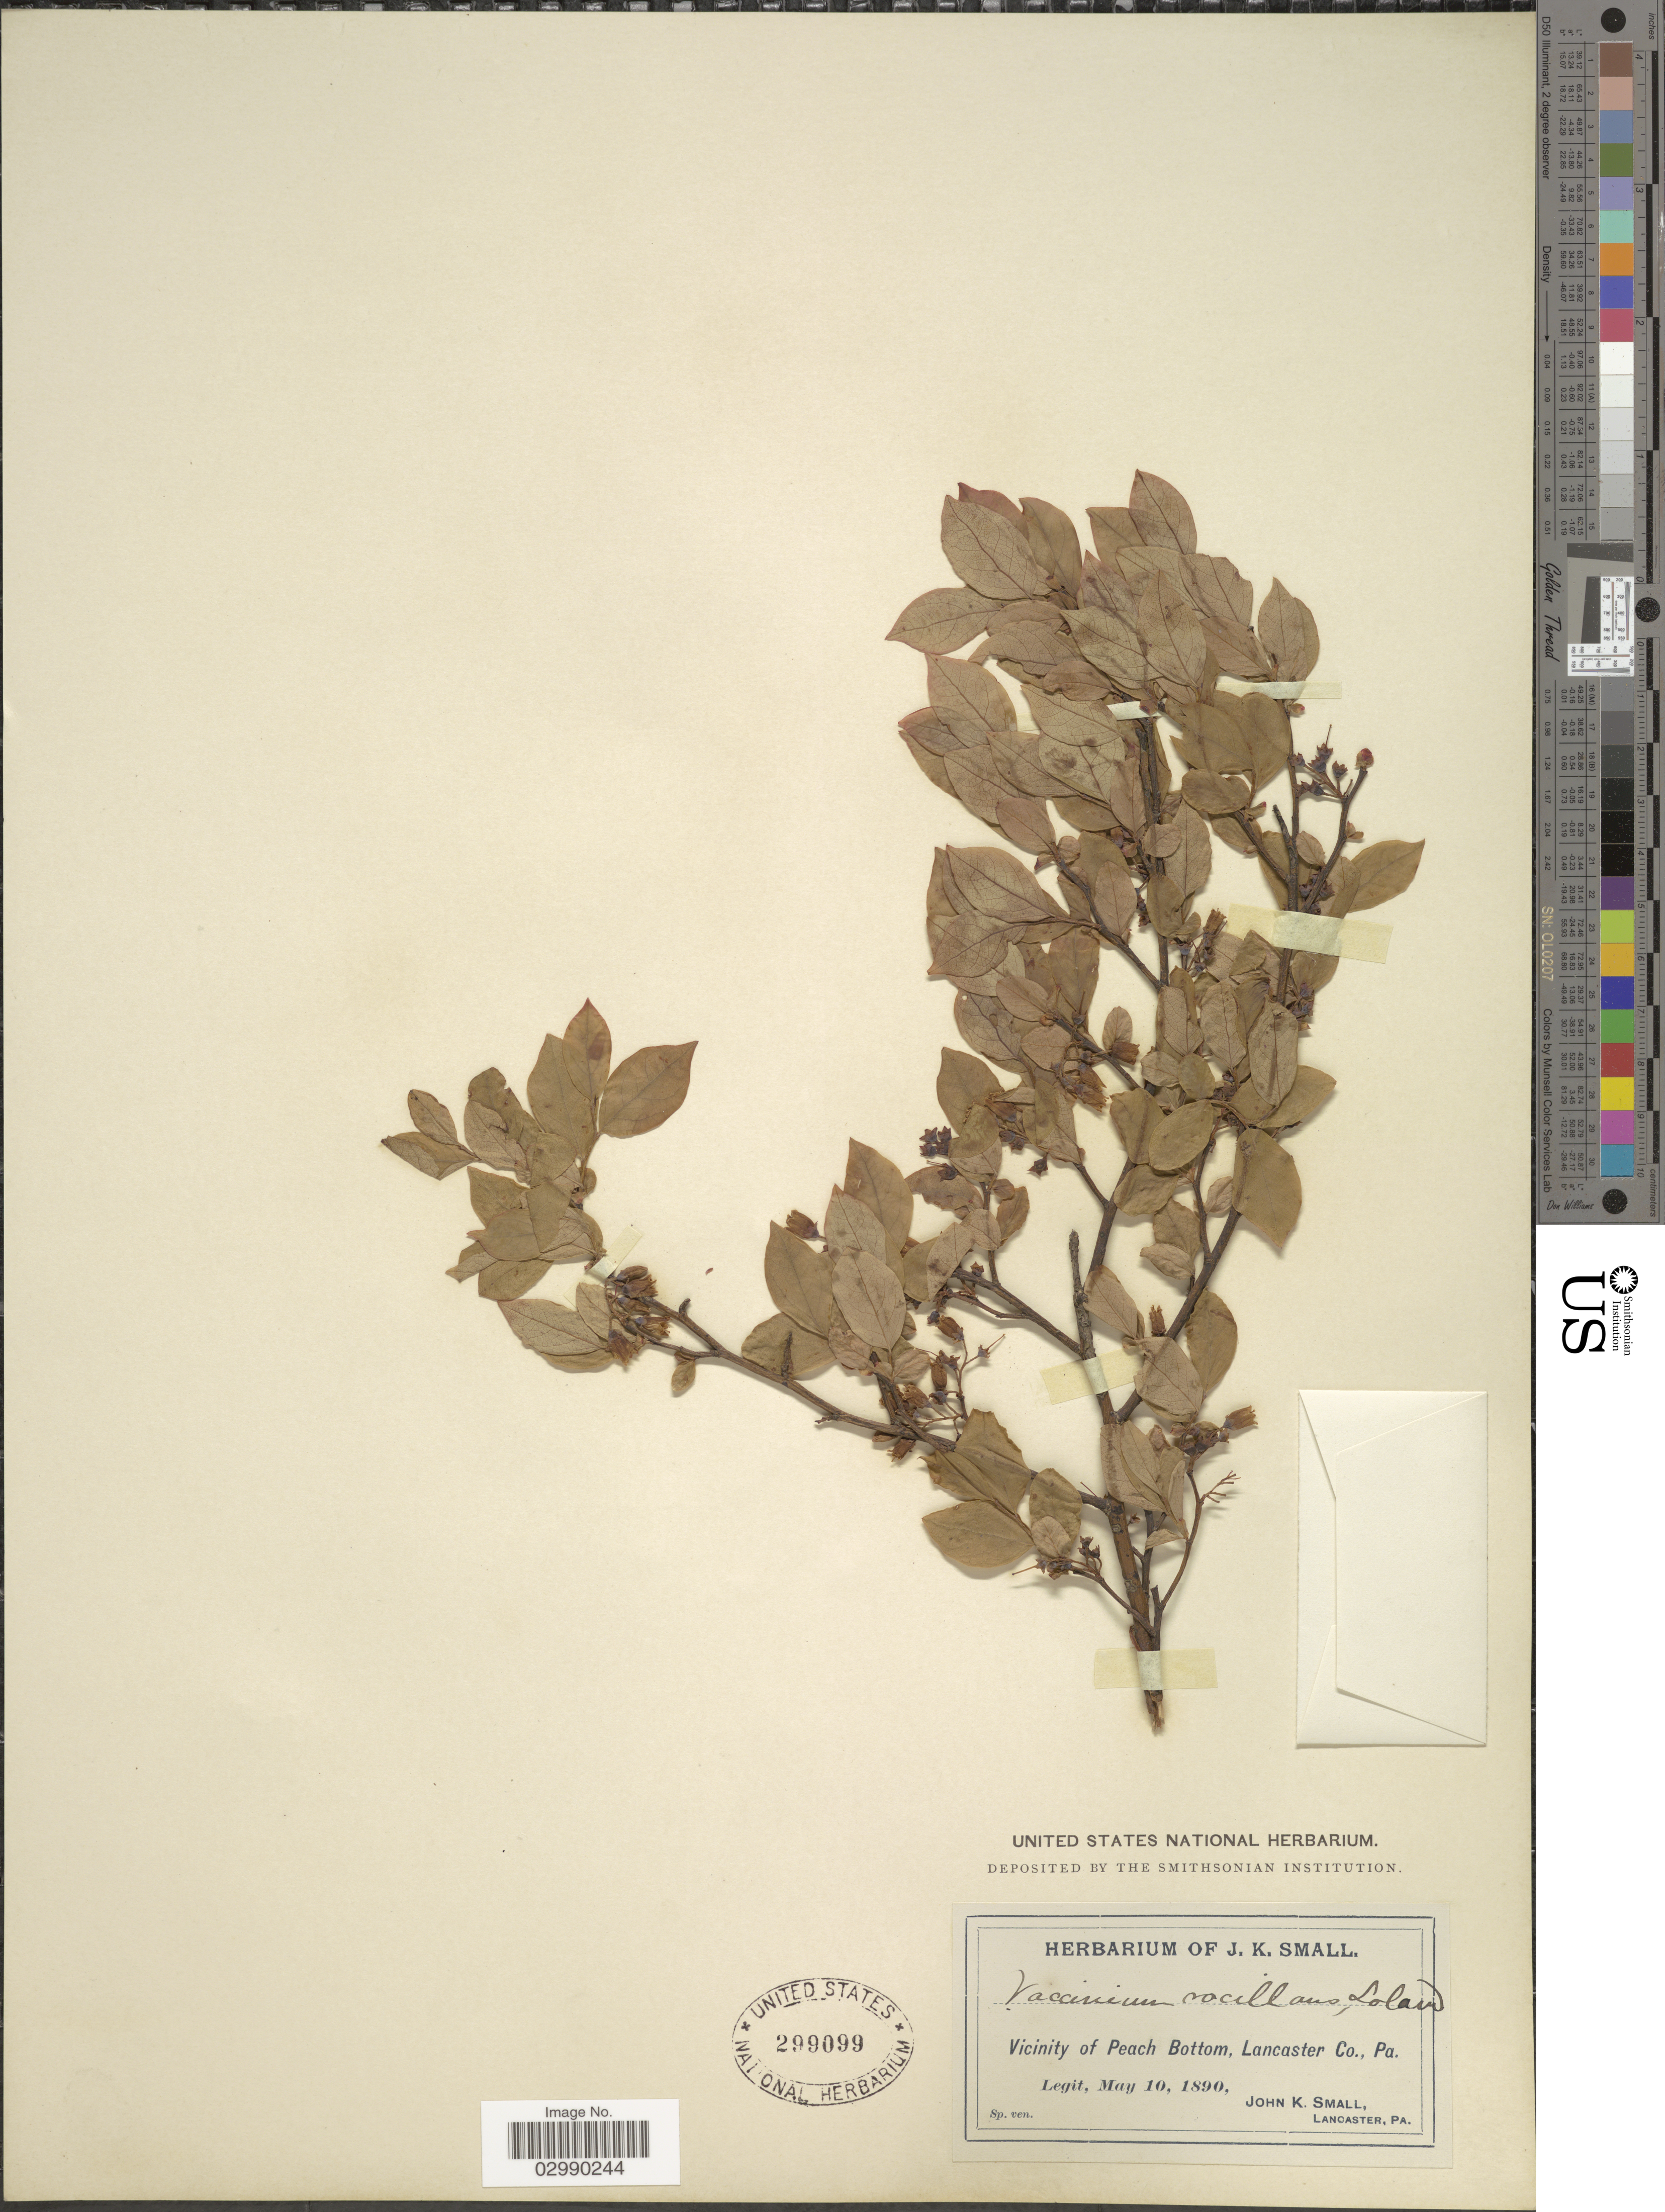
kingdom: Plantae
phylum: Tracheophyta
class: Magnoliopsida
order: Ericales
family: Ericaceae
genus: Vaccinium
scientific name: Vaccinium vacillans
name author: Kalm ex Torr.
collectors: J. K. Small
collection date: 1890-05-10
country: United States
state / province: Pennsylvania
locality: Vicinity of Peach Bottom, Lancaster Co.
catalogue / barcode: US 299099